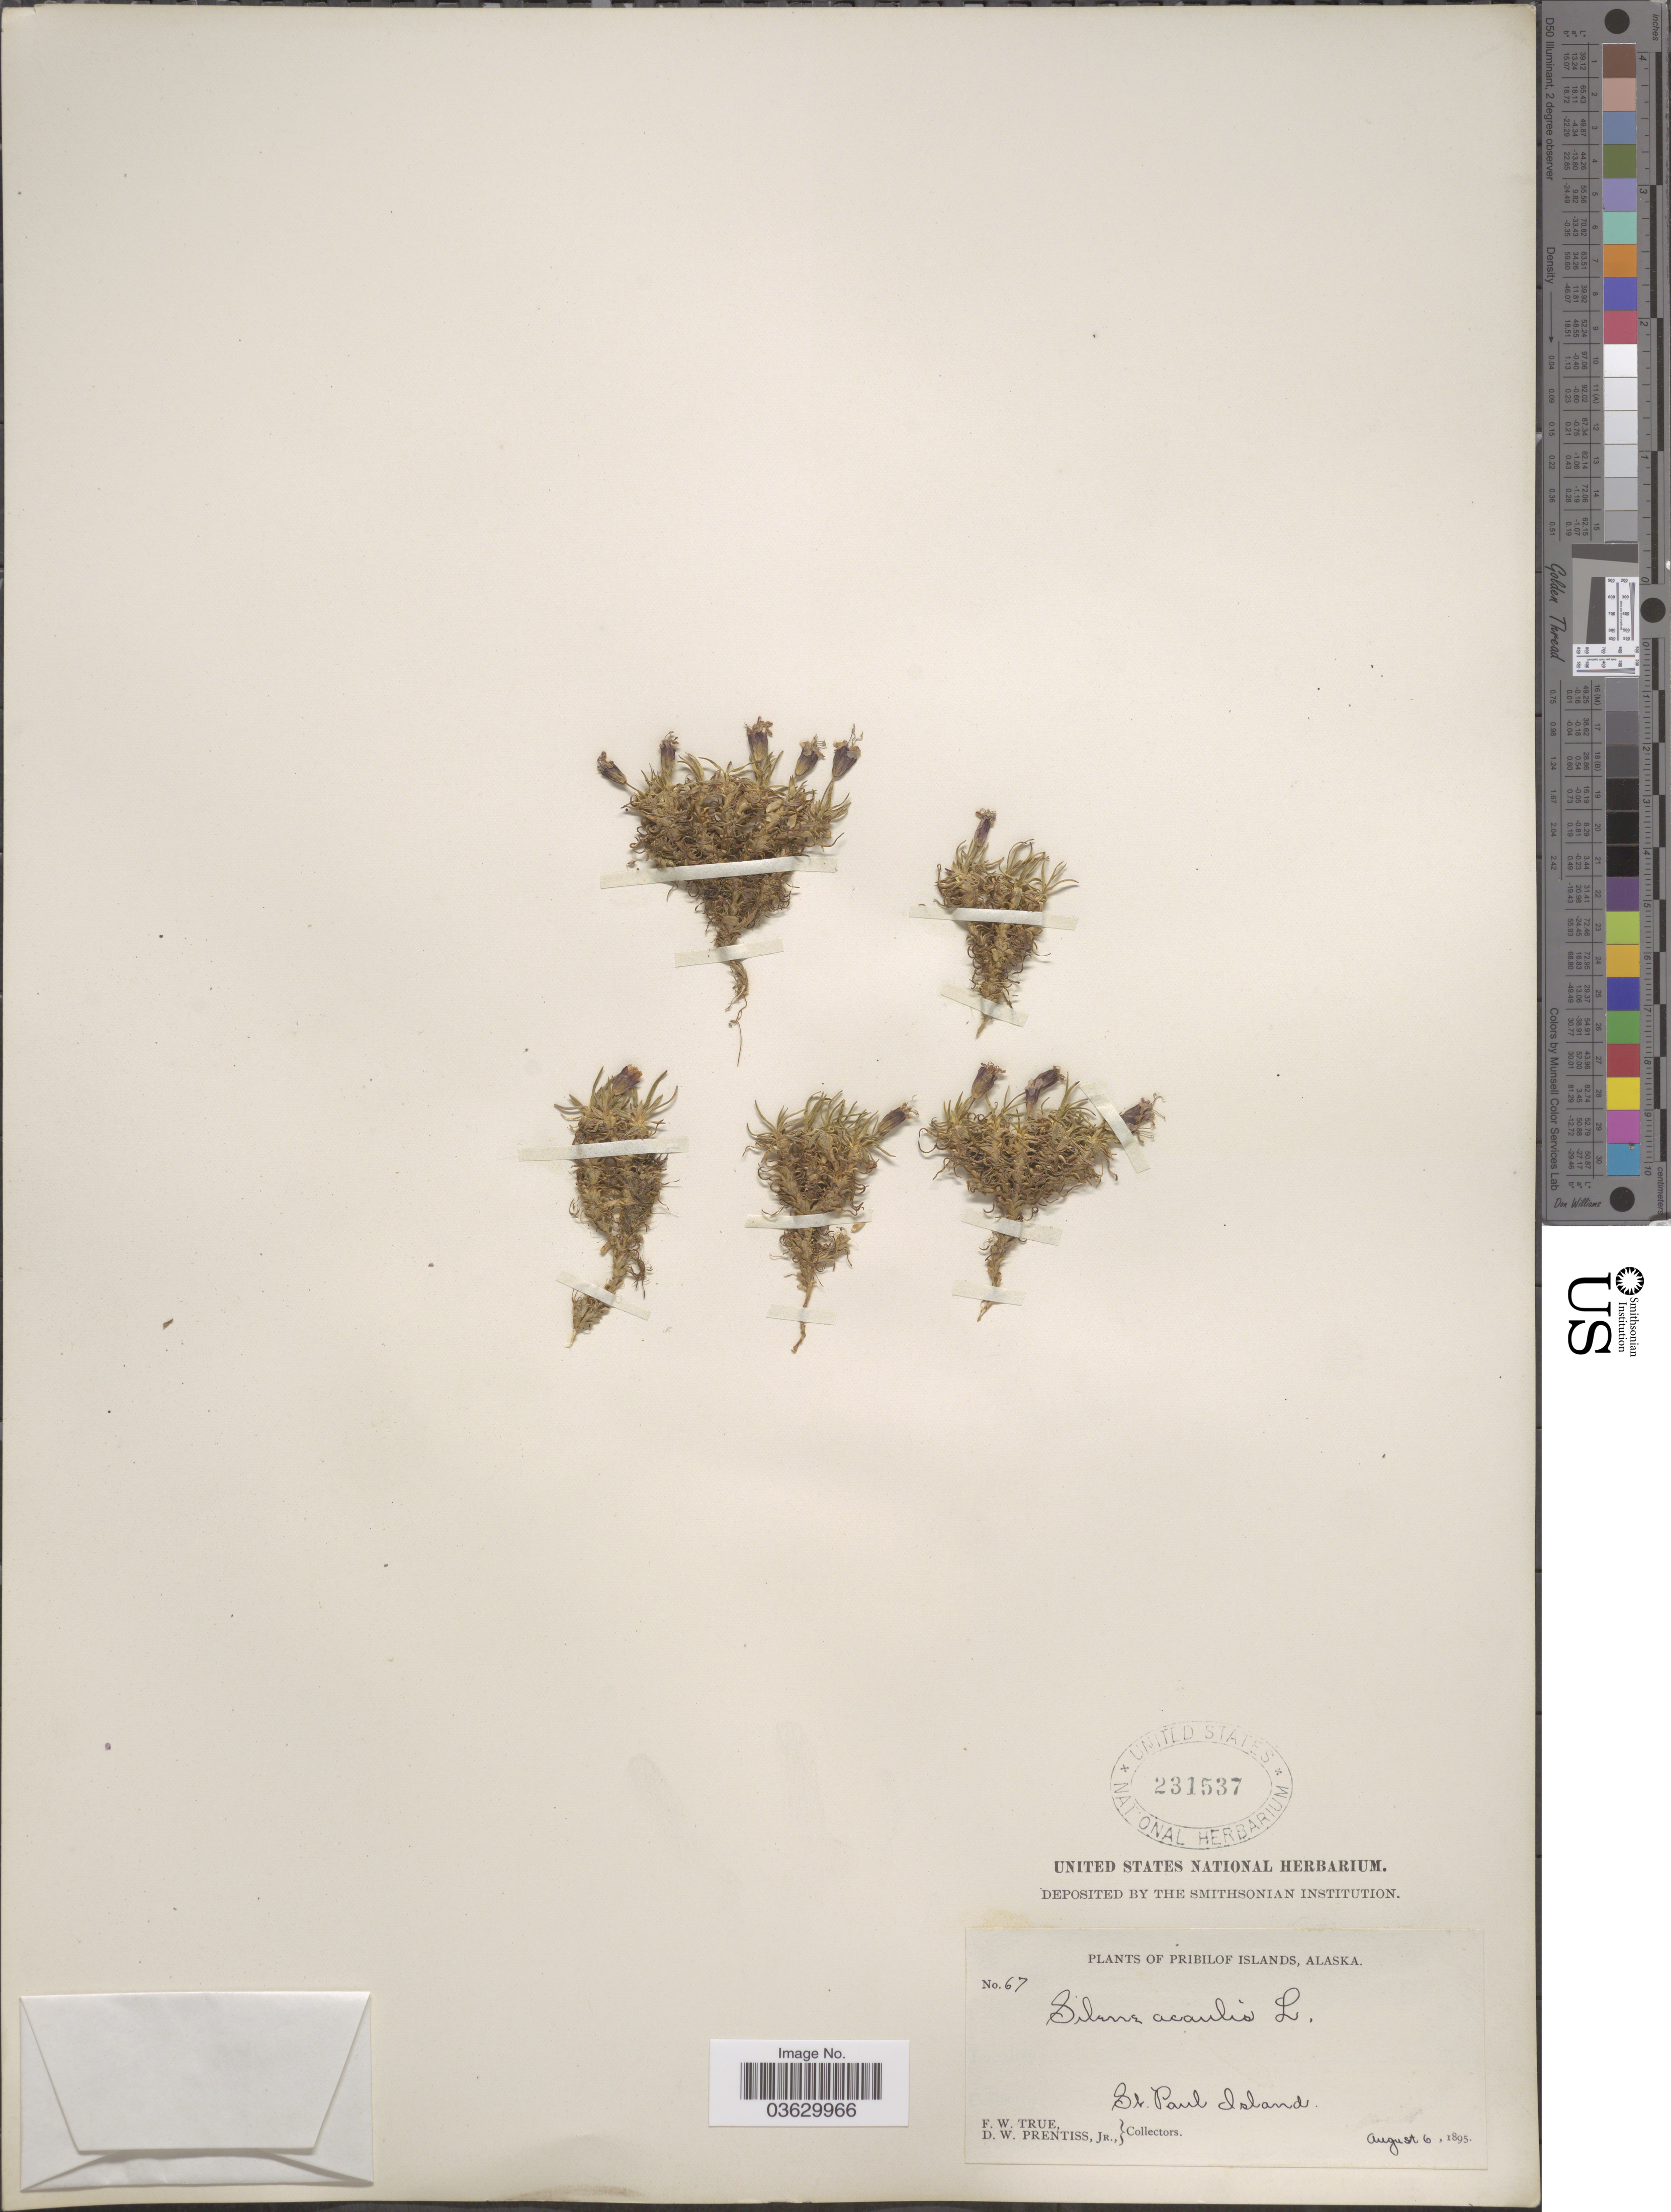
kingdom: Plantae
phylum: Tracheophyta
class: Magnoliopsida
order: Caryophyllales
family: Caryophyllaceae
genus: Silene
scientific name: Silene acaulis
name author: (L.) Jacq.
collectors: F. True & D. Prentiss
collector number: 67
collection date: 1895-08-06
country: United States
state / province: Alaska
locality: Pribilof Islands. St. Paul Island.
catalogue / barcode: US 231537